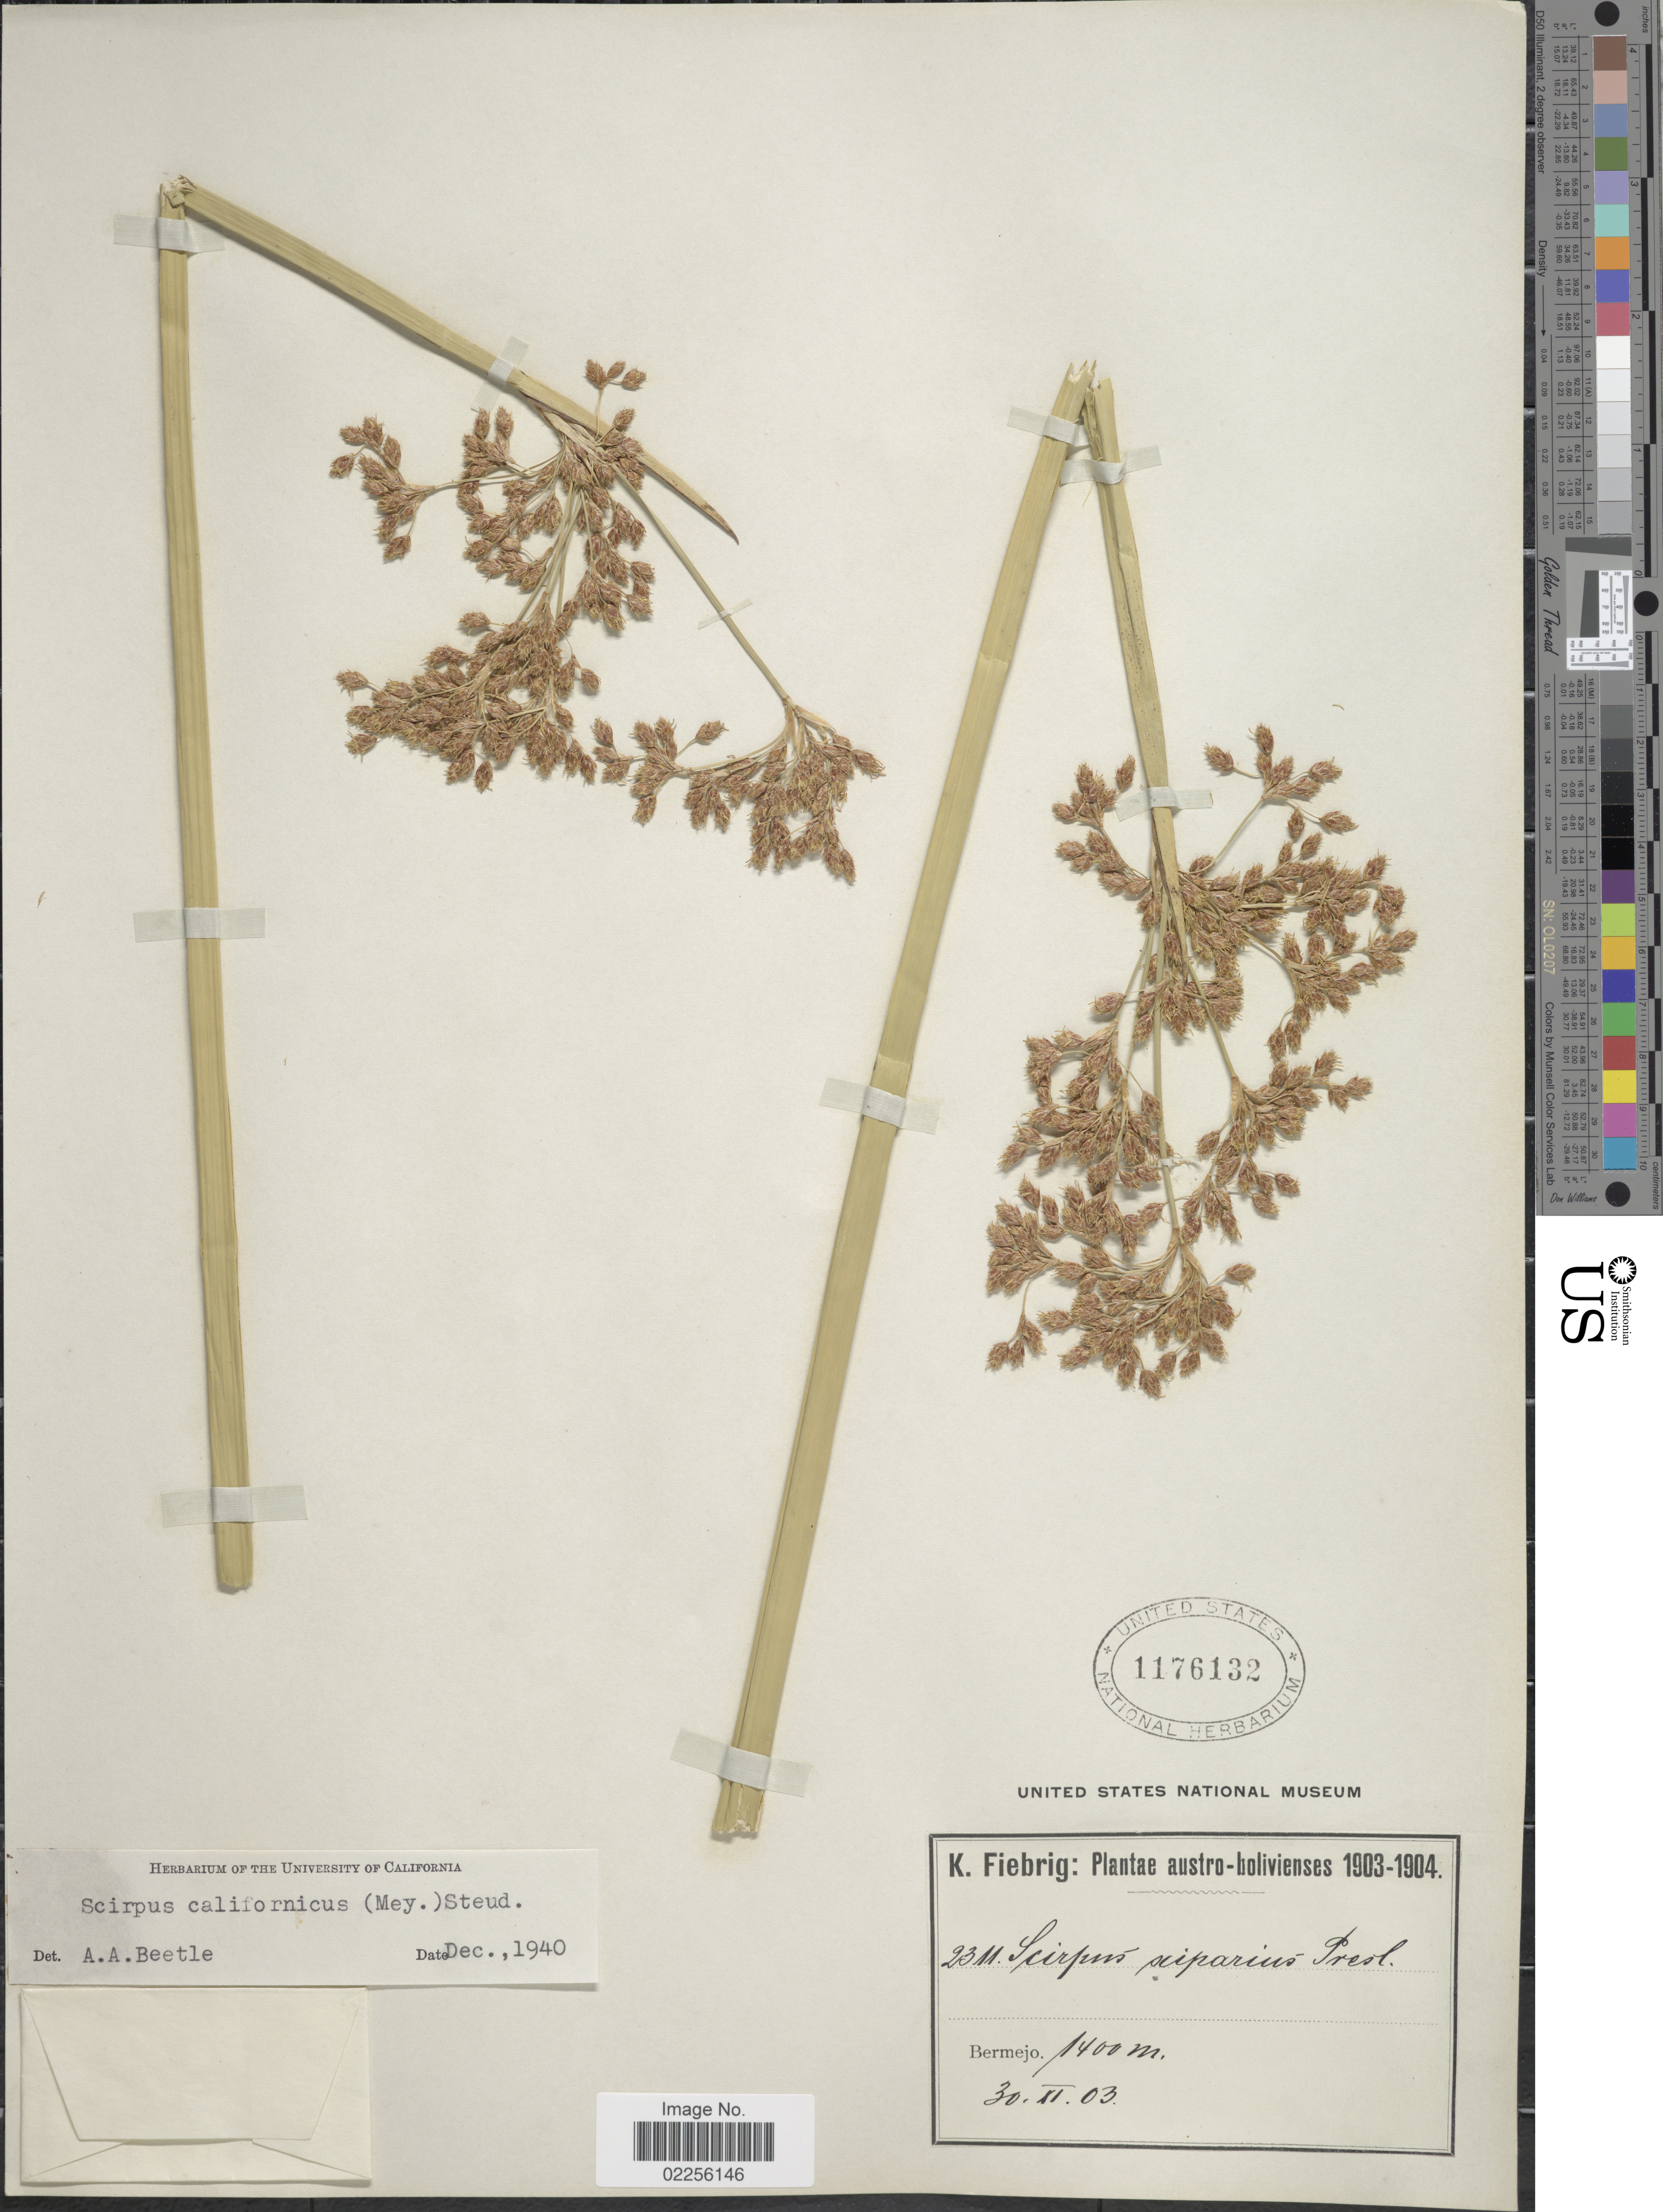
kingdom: Plantae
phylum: Tracheophyta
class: Liliopsida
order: Poales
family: Cyperaceae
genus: Schoenoplectus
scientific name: Schoenoplectus californicus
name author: (C.A. Mey.) Soják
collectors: K. Fiebrig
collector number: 2311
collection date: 1903-11-30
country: Bolivia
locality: Austro-bolivienses, Bermejo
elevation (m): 1400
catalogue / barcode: US 1176132